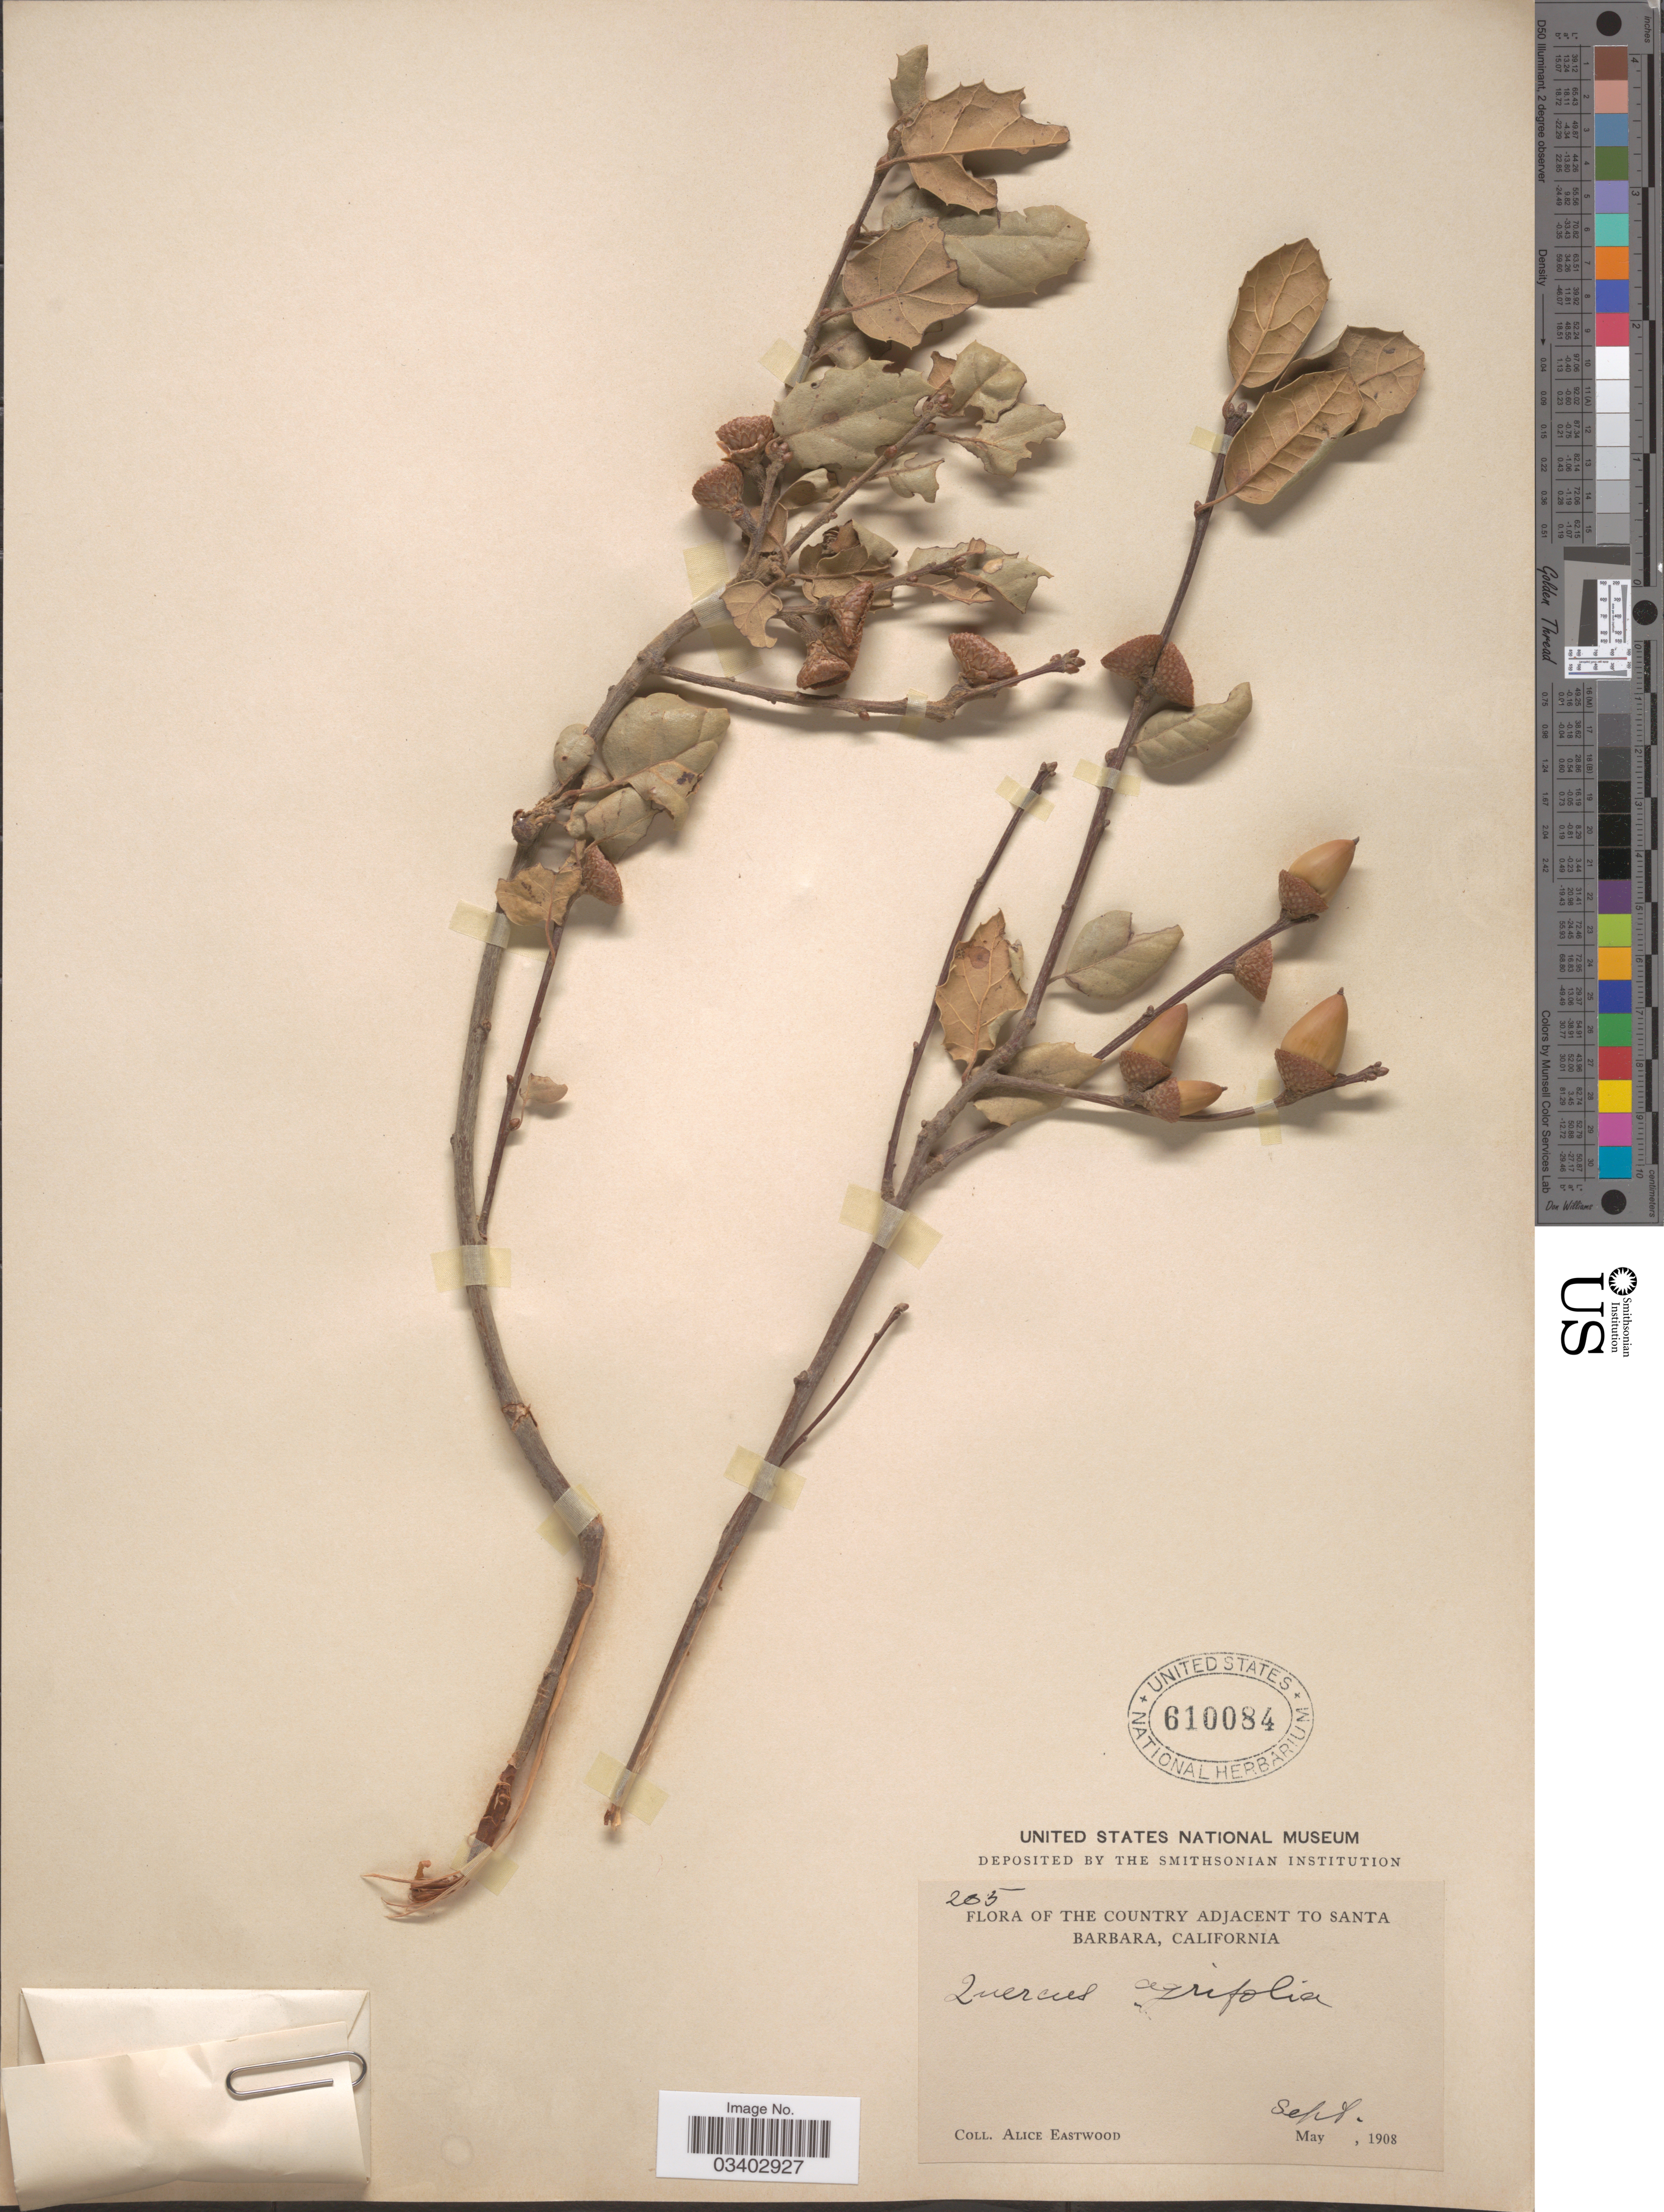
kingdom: Plantae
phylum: Tracheophyta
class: Magnoliopsida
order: Fagales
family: Fagaceae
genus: Quercus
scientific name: Quercus agrifolia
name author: Née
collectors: A. Eastwood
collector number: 205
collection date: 1908-09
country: United States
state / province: California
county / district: Santa Barbara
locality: The Country Adjacent to Santa Barbara.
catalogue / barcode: US 610084